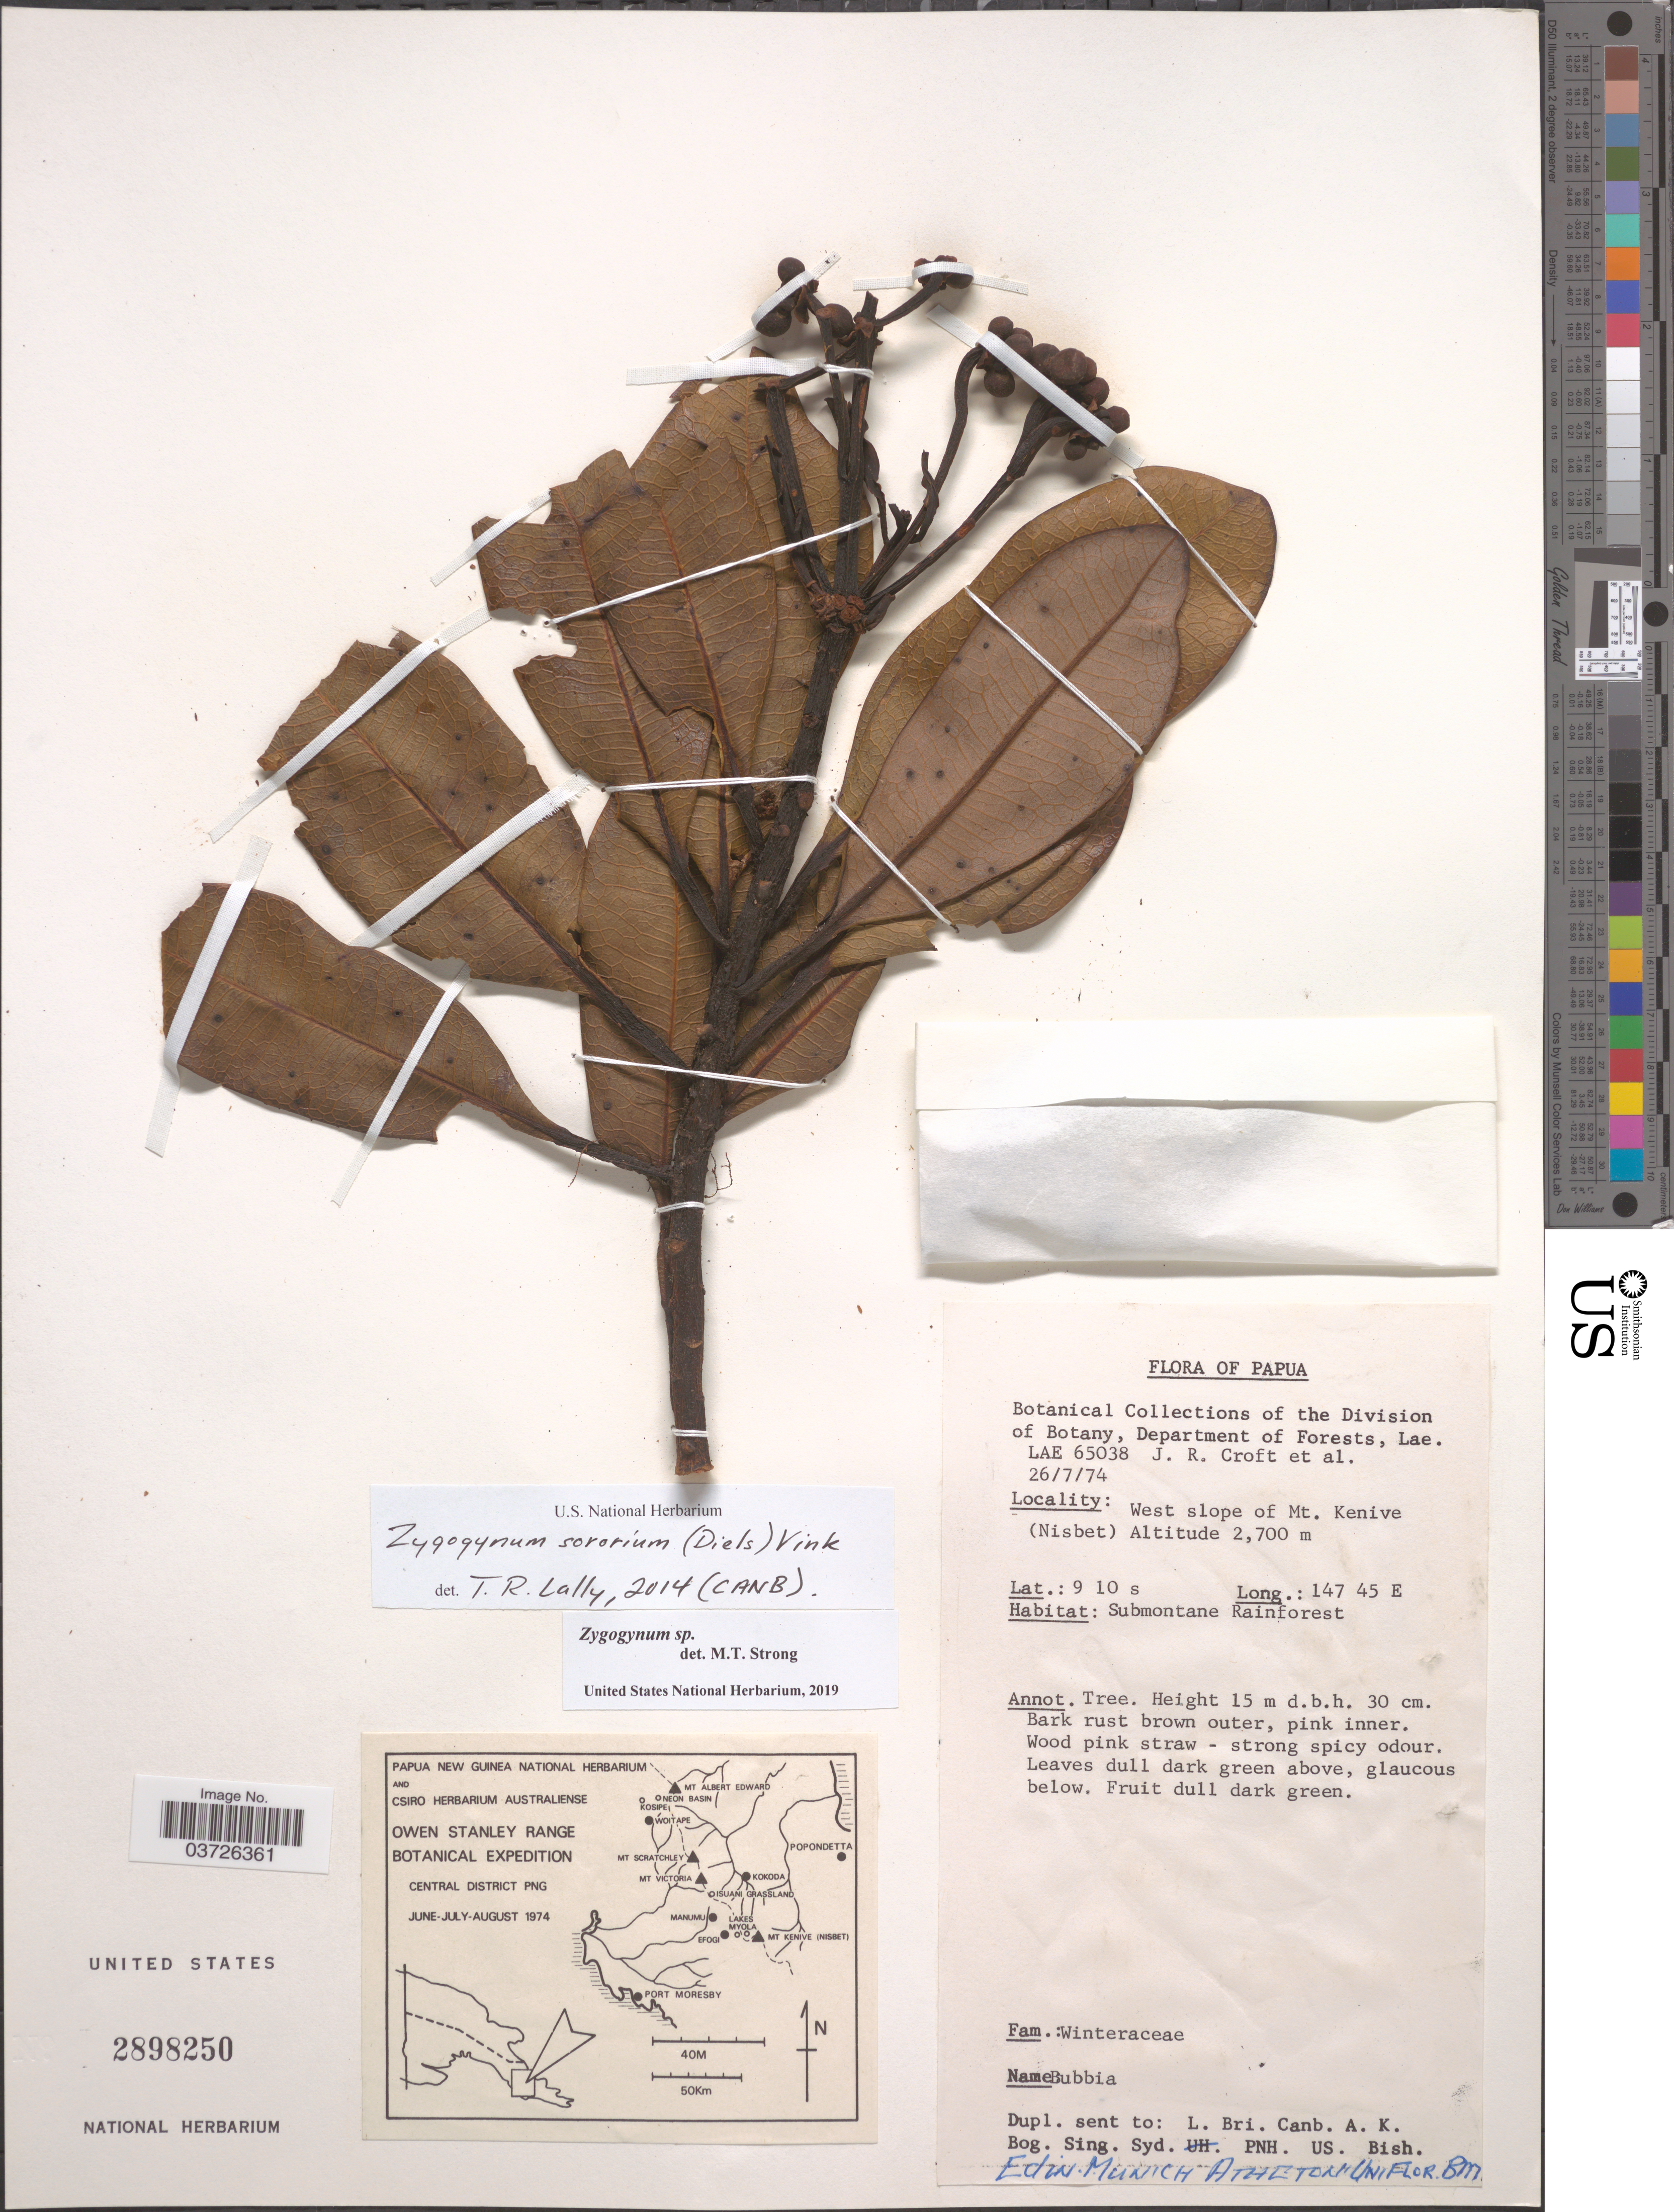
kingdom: Plantae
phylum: Tracheophyta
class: Magnoliopsida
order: Canellales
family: Winteraceae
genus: Zygogynum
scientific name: Zygogynum sororium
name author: (Diels) Vink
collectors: J. R. Croft & et al.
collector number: LAE 65038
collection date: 1974-07-26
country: Papua New Guinea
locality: Papua. West slope of Mt. Kenive (Nisbet).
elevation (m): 2700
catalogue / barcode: US 2898250